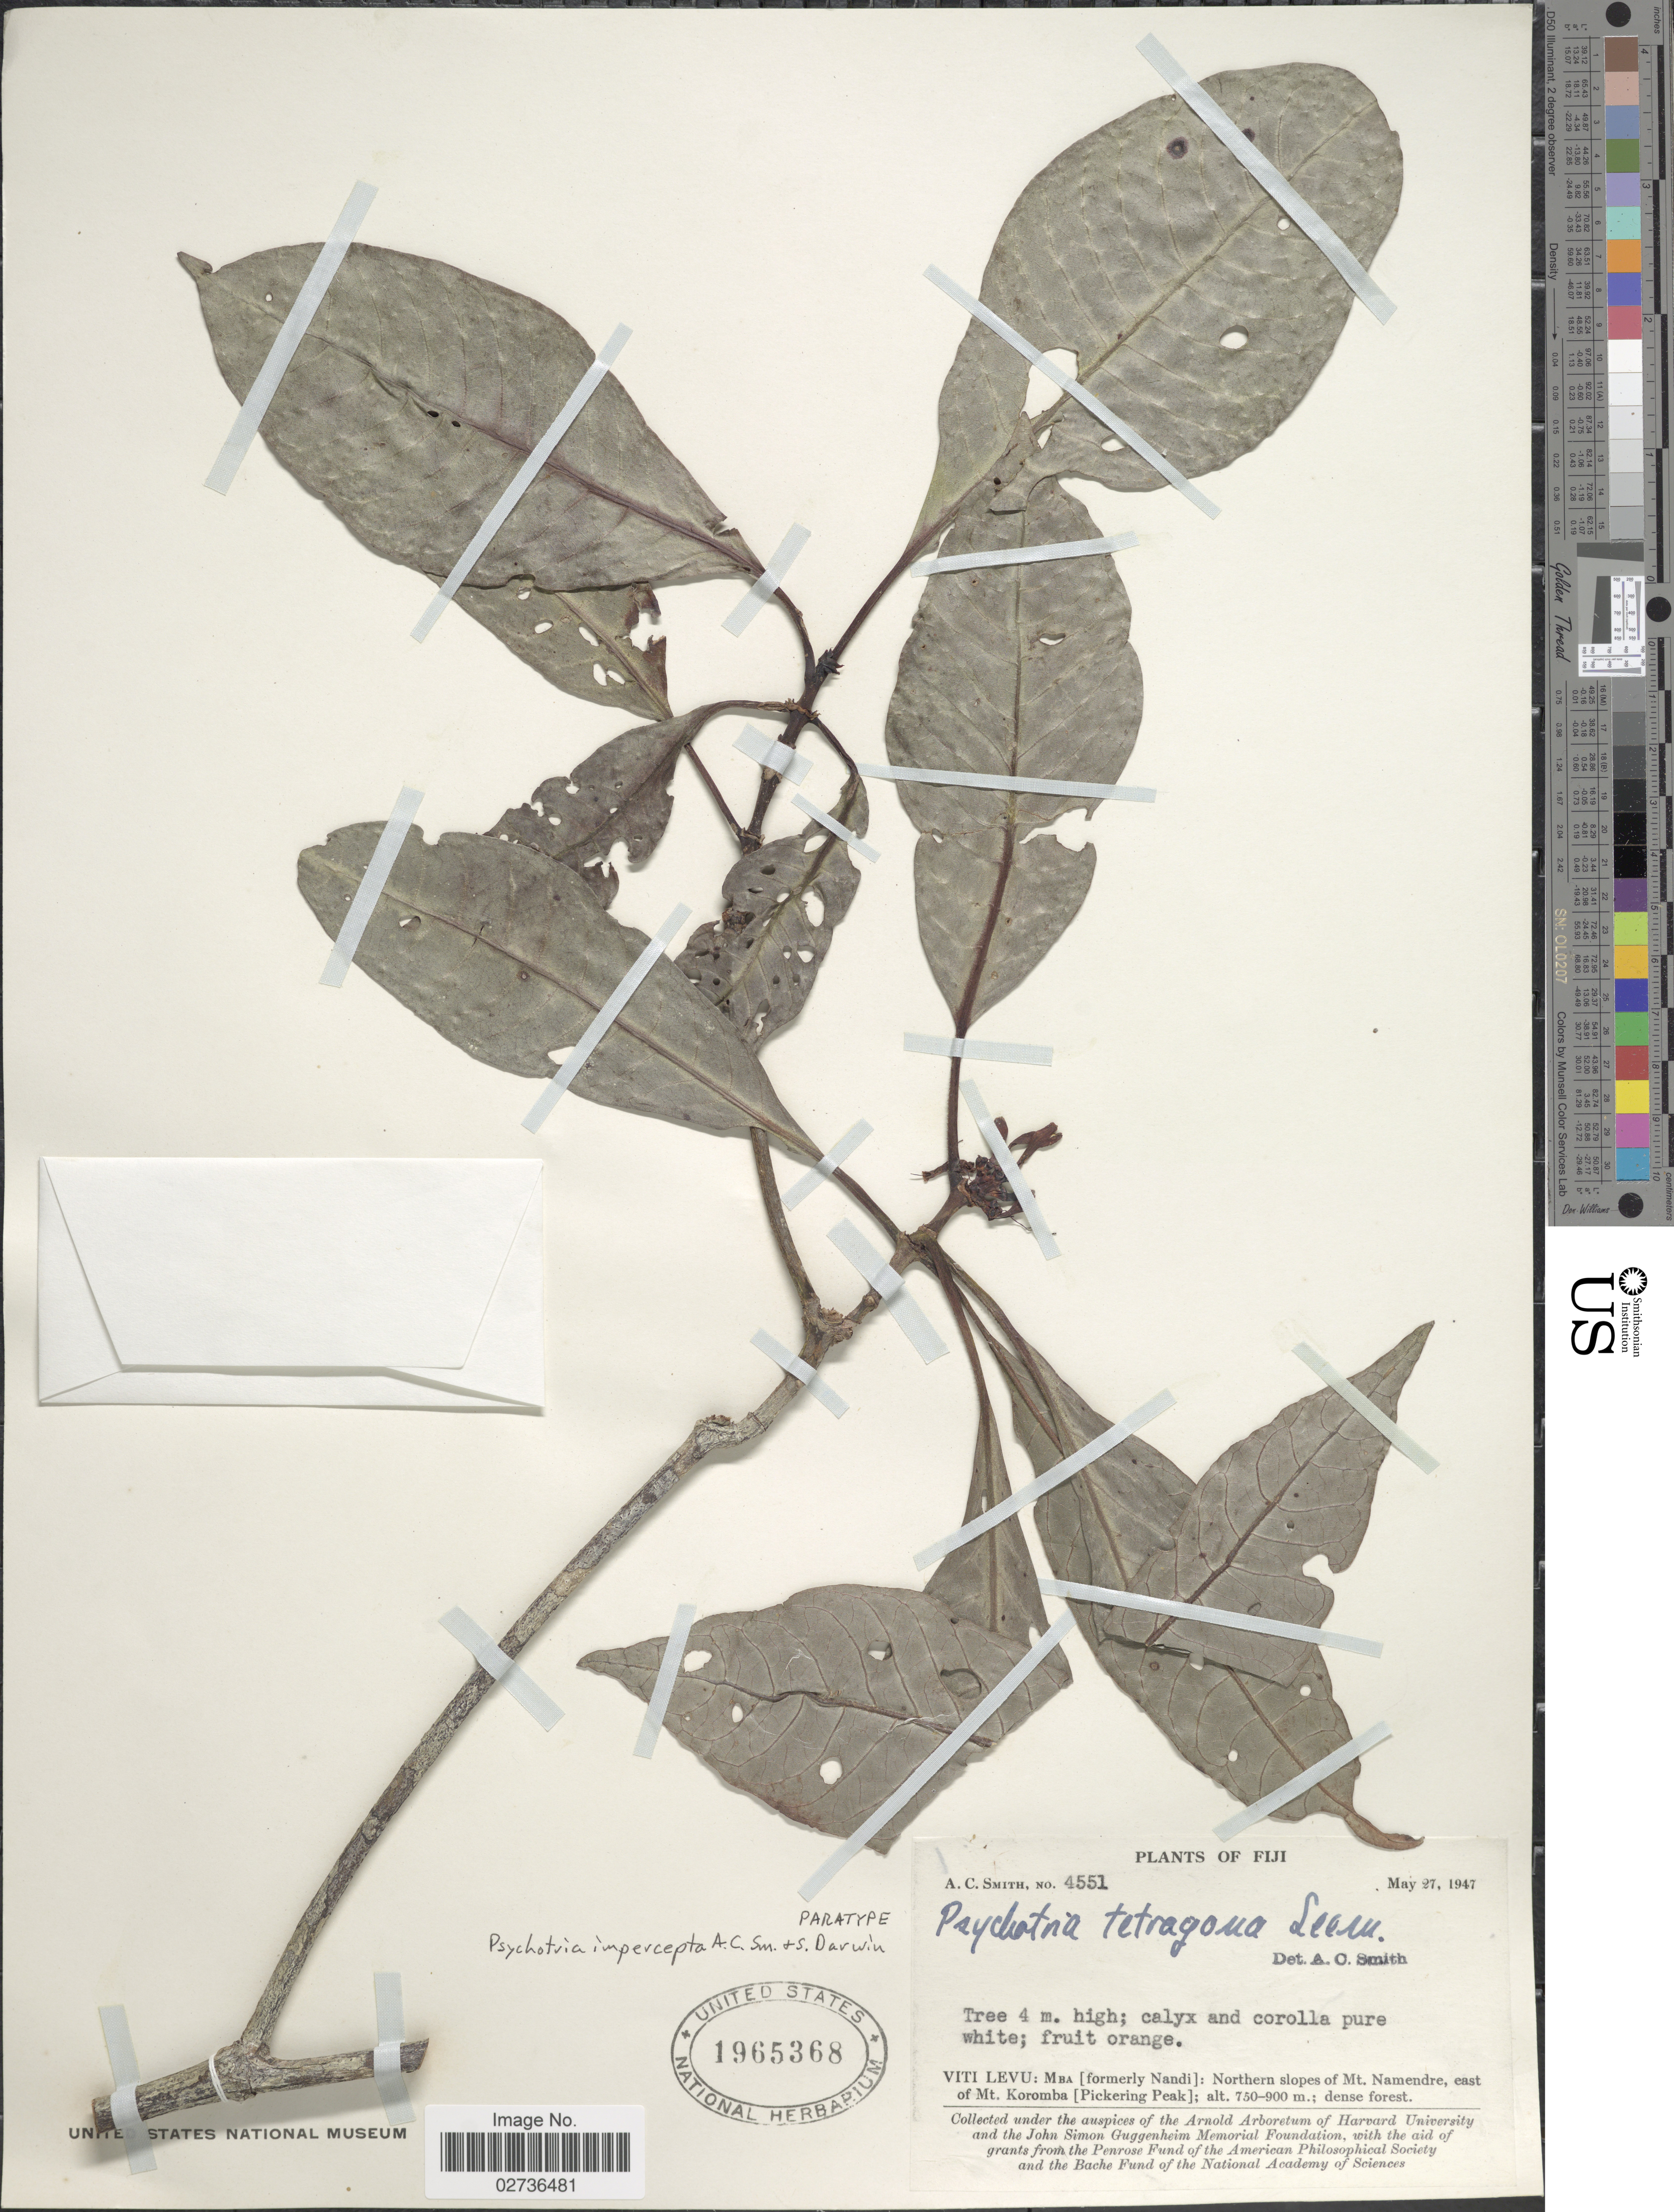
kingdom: Plantae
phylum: Tracheophyta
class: Magnoliopsida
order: Gentianales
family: Rubiaceae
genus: Psychotria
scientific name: Psychotria impercepta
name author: A.C. Sm. & S.P. Darwin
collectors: A. C. Smith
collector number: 4551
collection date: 1947-05-27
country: Fiji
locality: Viti Levu: Mba [formerly Nandi]: Northern slopes of Mt. Namendre, east of Mt. Koromba [Pickering Peak]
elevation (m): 750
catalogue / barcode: US 1965368